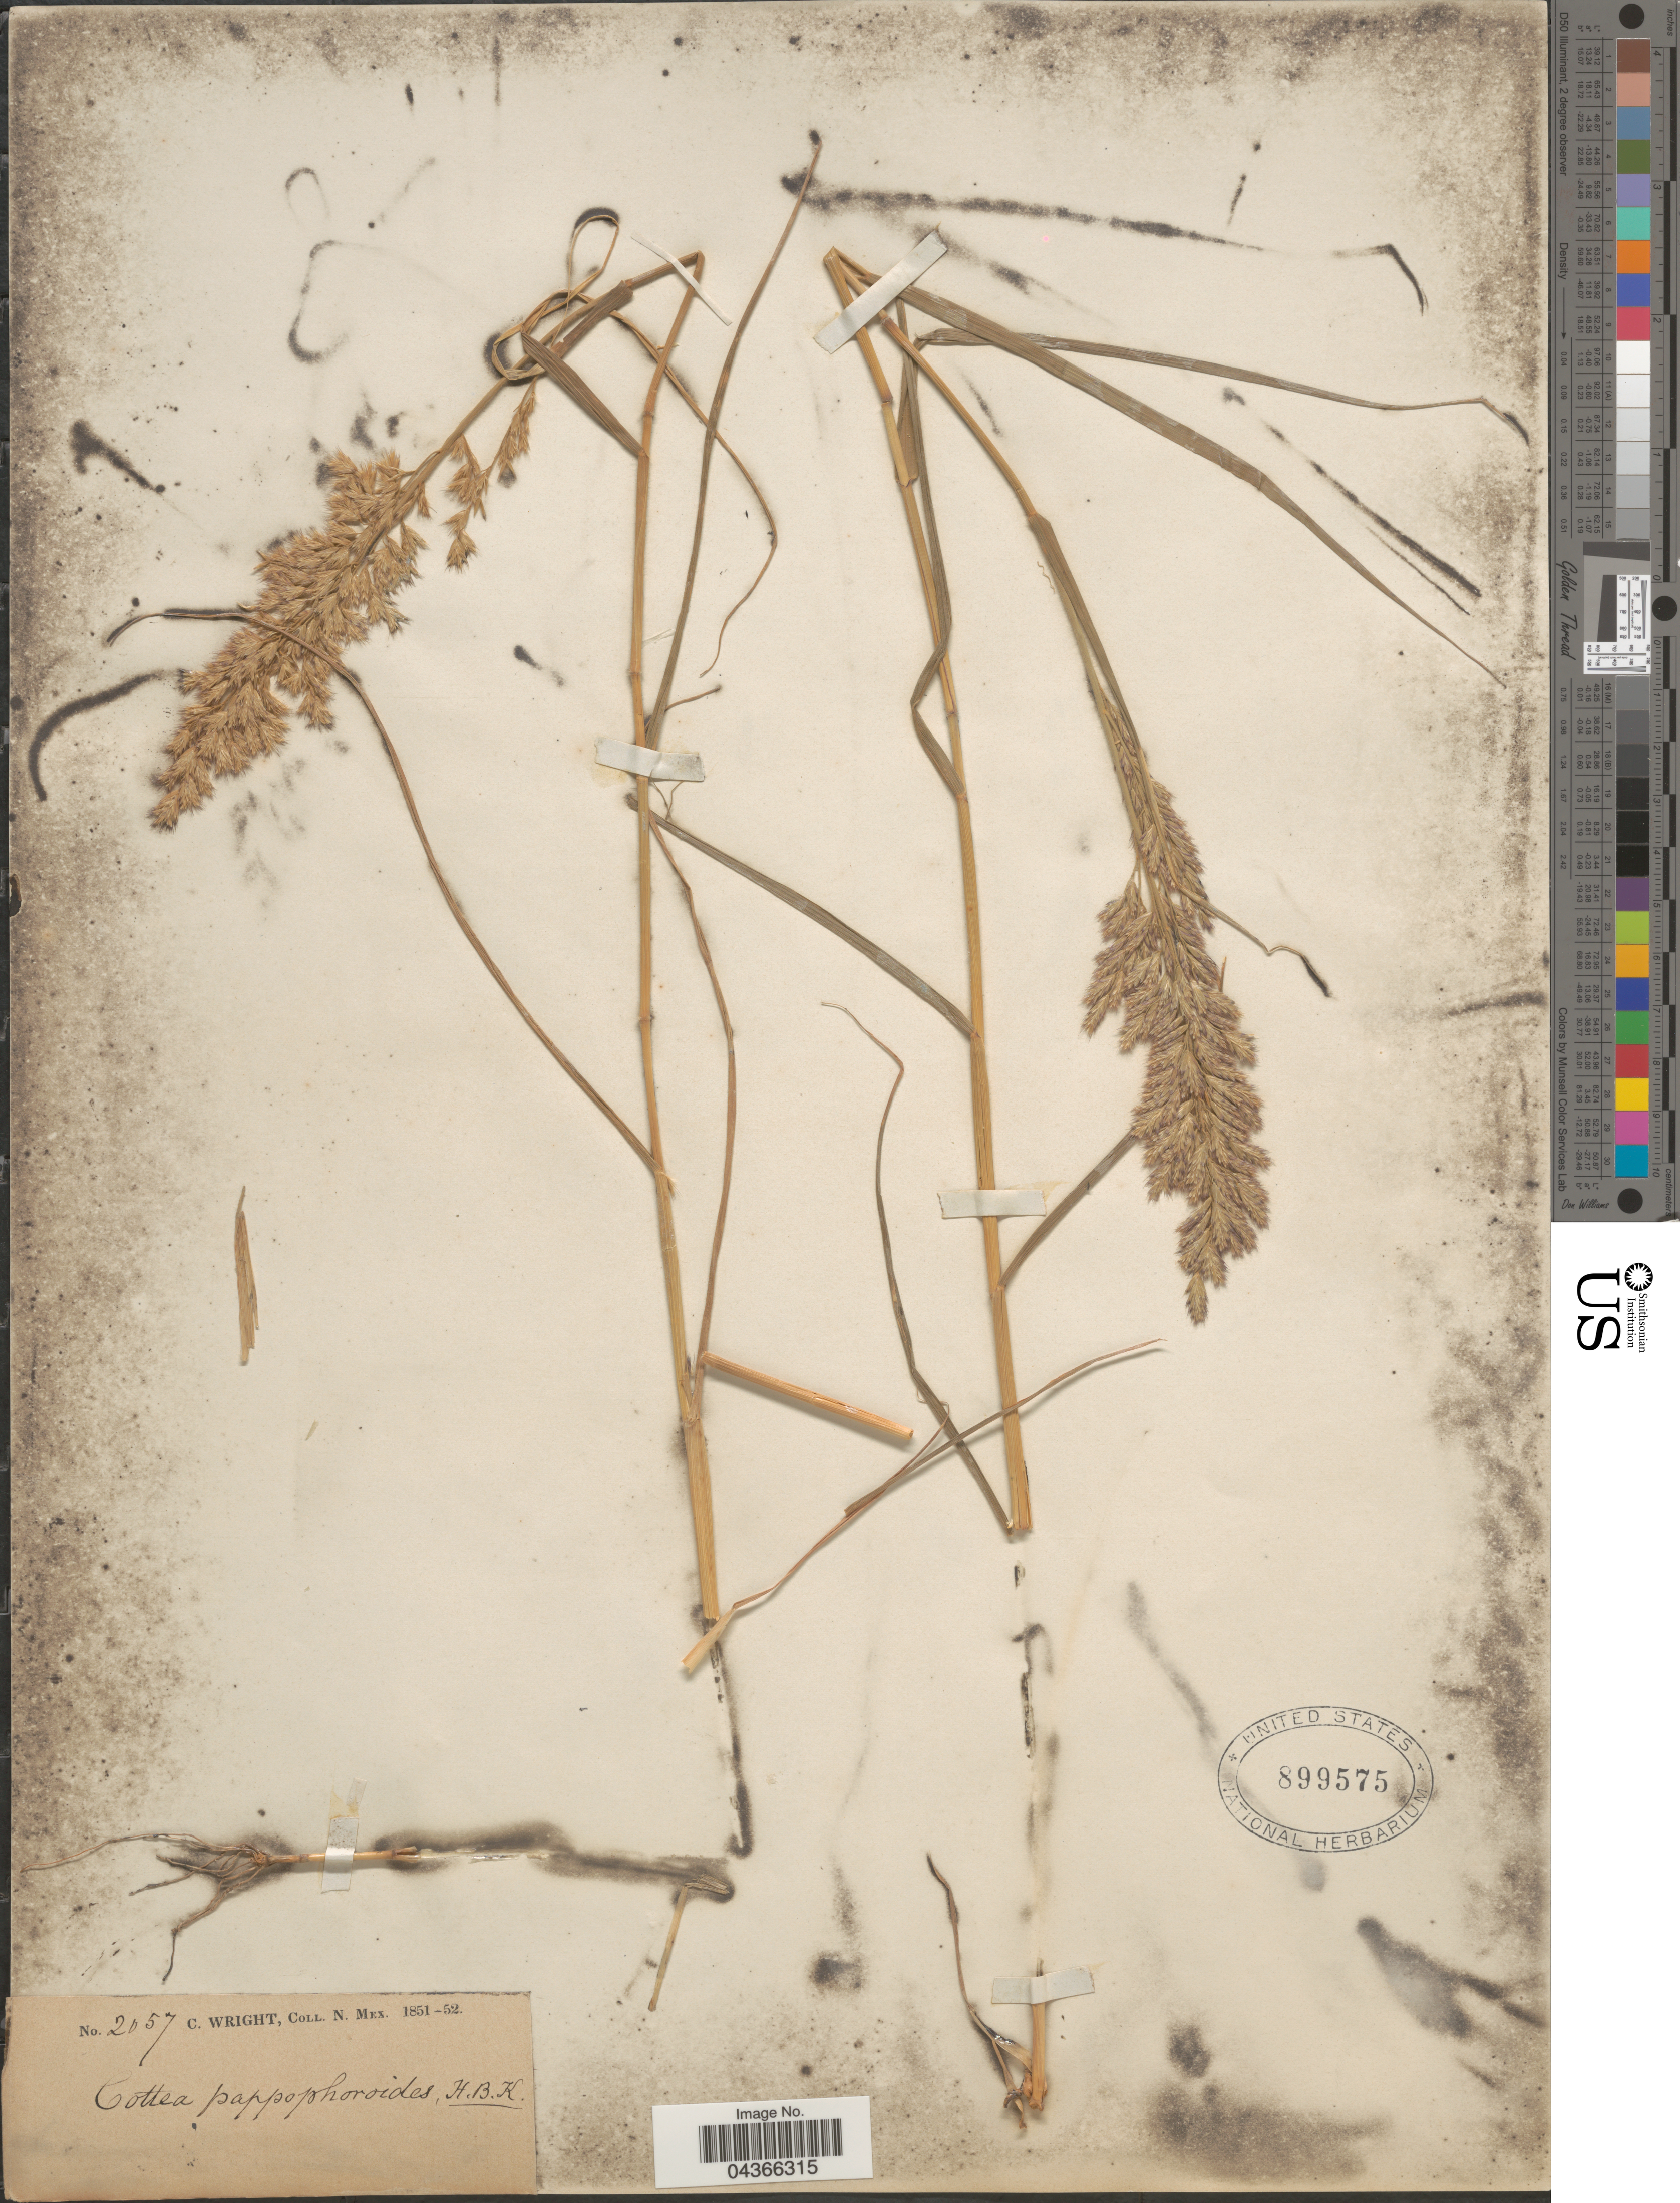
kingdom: Plantae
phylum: Tracheophyta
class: Liliopsida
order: Poales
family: Poaceae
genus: Cottea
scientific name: Cottea pappophoroides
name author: Kunth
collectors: C. Wright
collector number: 2057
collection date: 1851/1852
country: United States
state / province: New Mexico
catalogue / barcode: US 899575